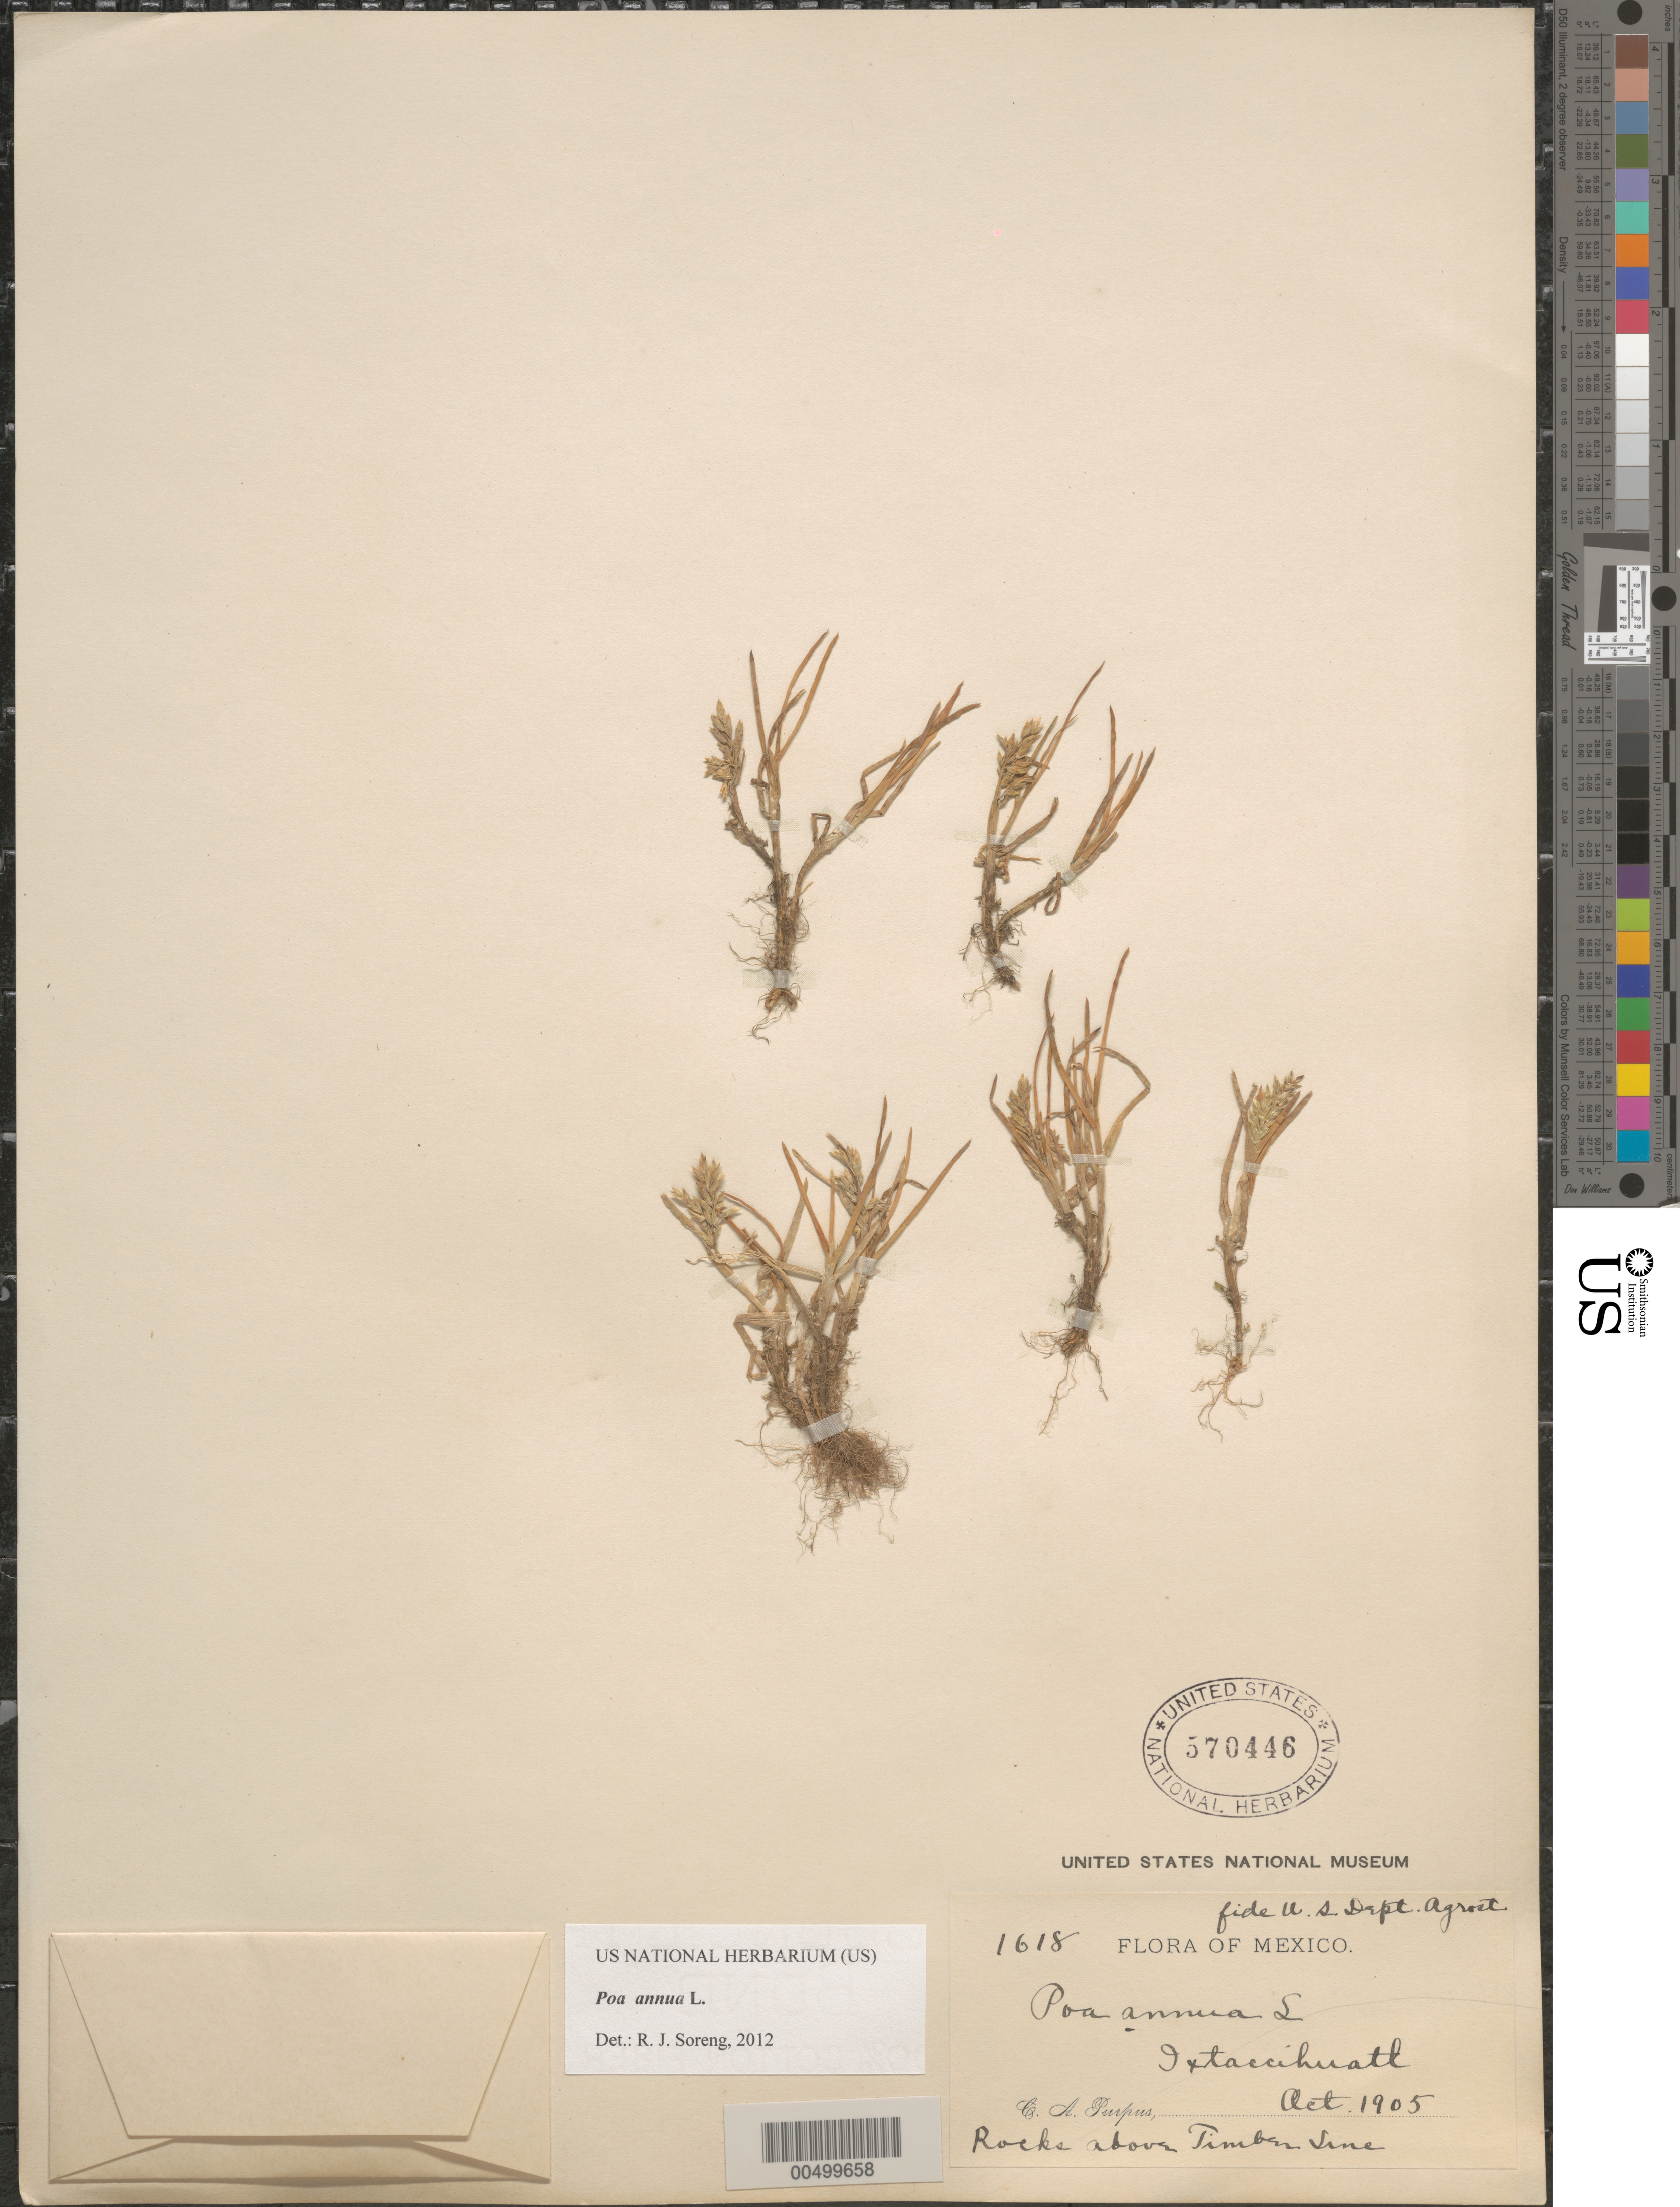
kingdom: Plantae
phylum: Tracheophyta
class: Liliopsida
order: Poales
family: Poaceae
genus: Poa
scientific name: Poa annua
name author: L.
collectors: C. A. Purpus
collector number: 1618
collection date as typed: Oct 1905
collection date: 1905-10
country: Mexico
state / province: Morelos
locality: Ixtaccihuatl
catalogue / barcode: US 570446